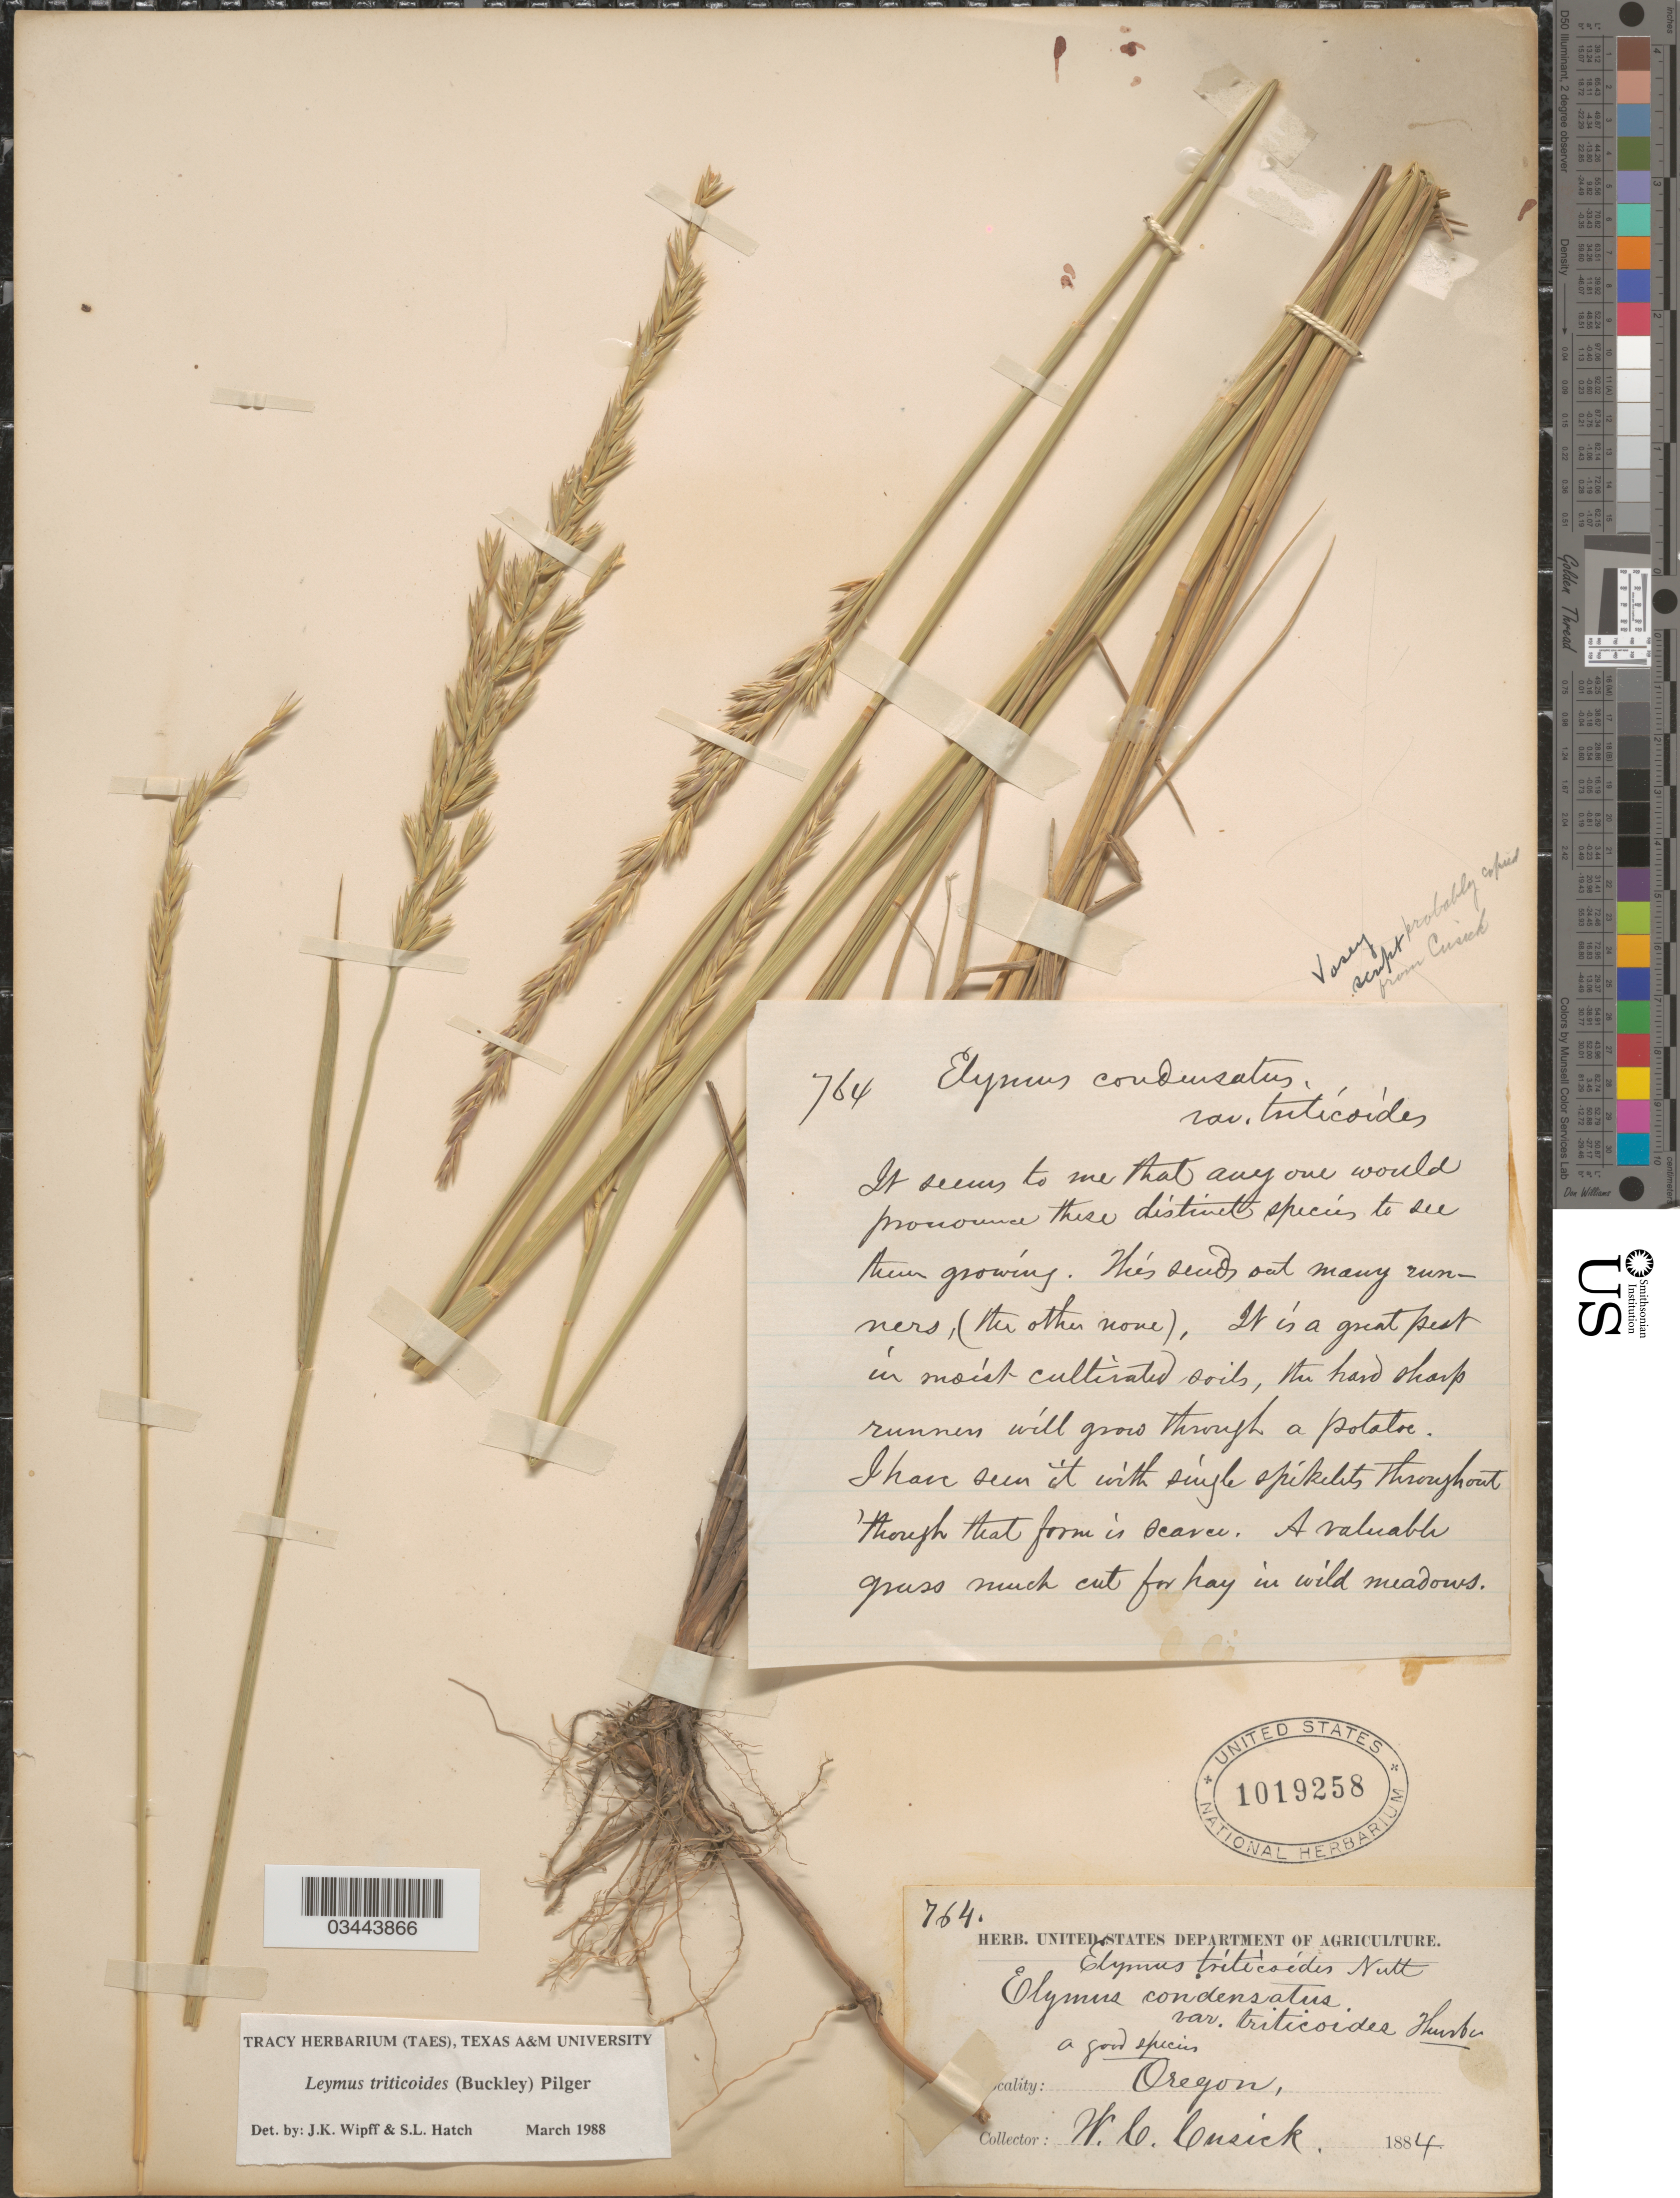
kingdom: Plantae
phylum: Tracheophyta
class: Liliopsida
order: Poales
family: Poaceae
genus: Leymus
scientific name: Leymus triticoides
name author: (Buckley) Pilg.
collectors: W. C. Cusick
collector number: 764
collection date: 1884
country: United States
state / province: Oregon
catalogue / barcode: US 1019258